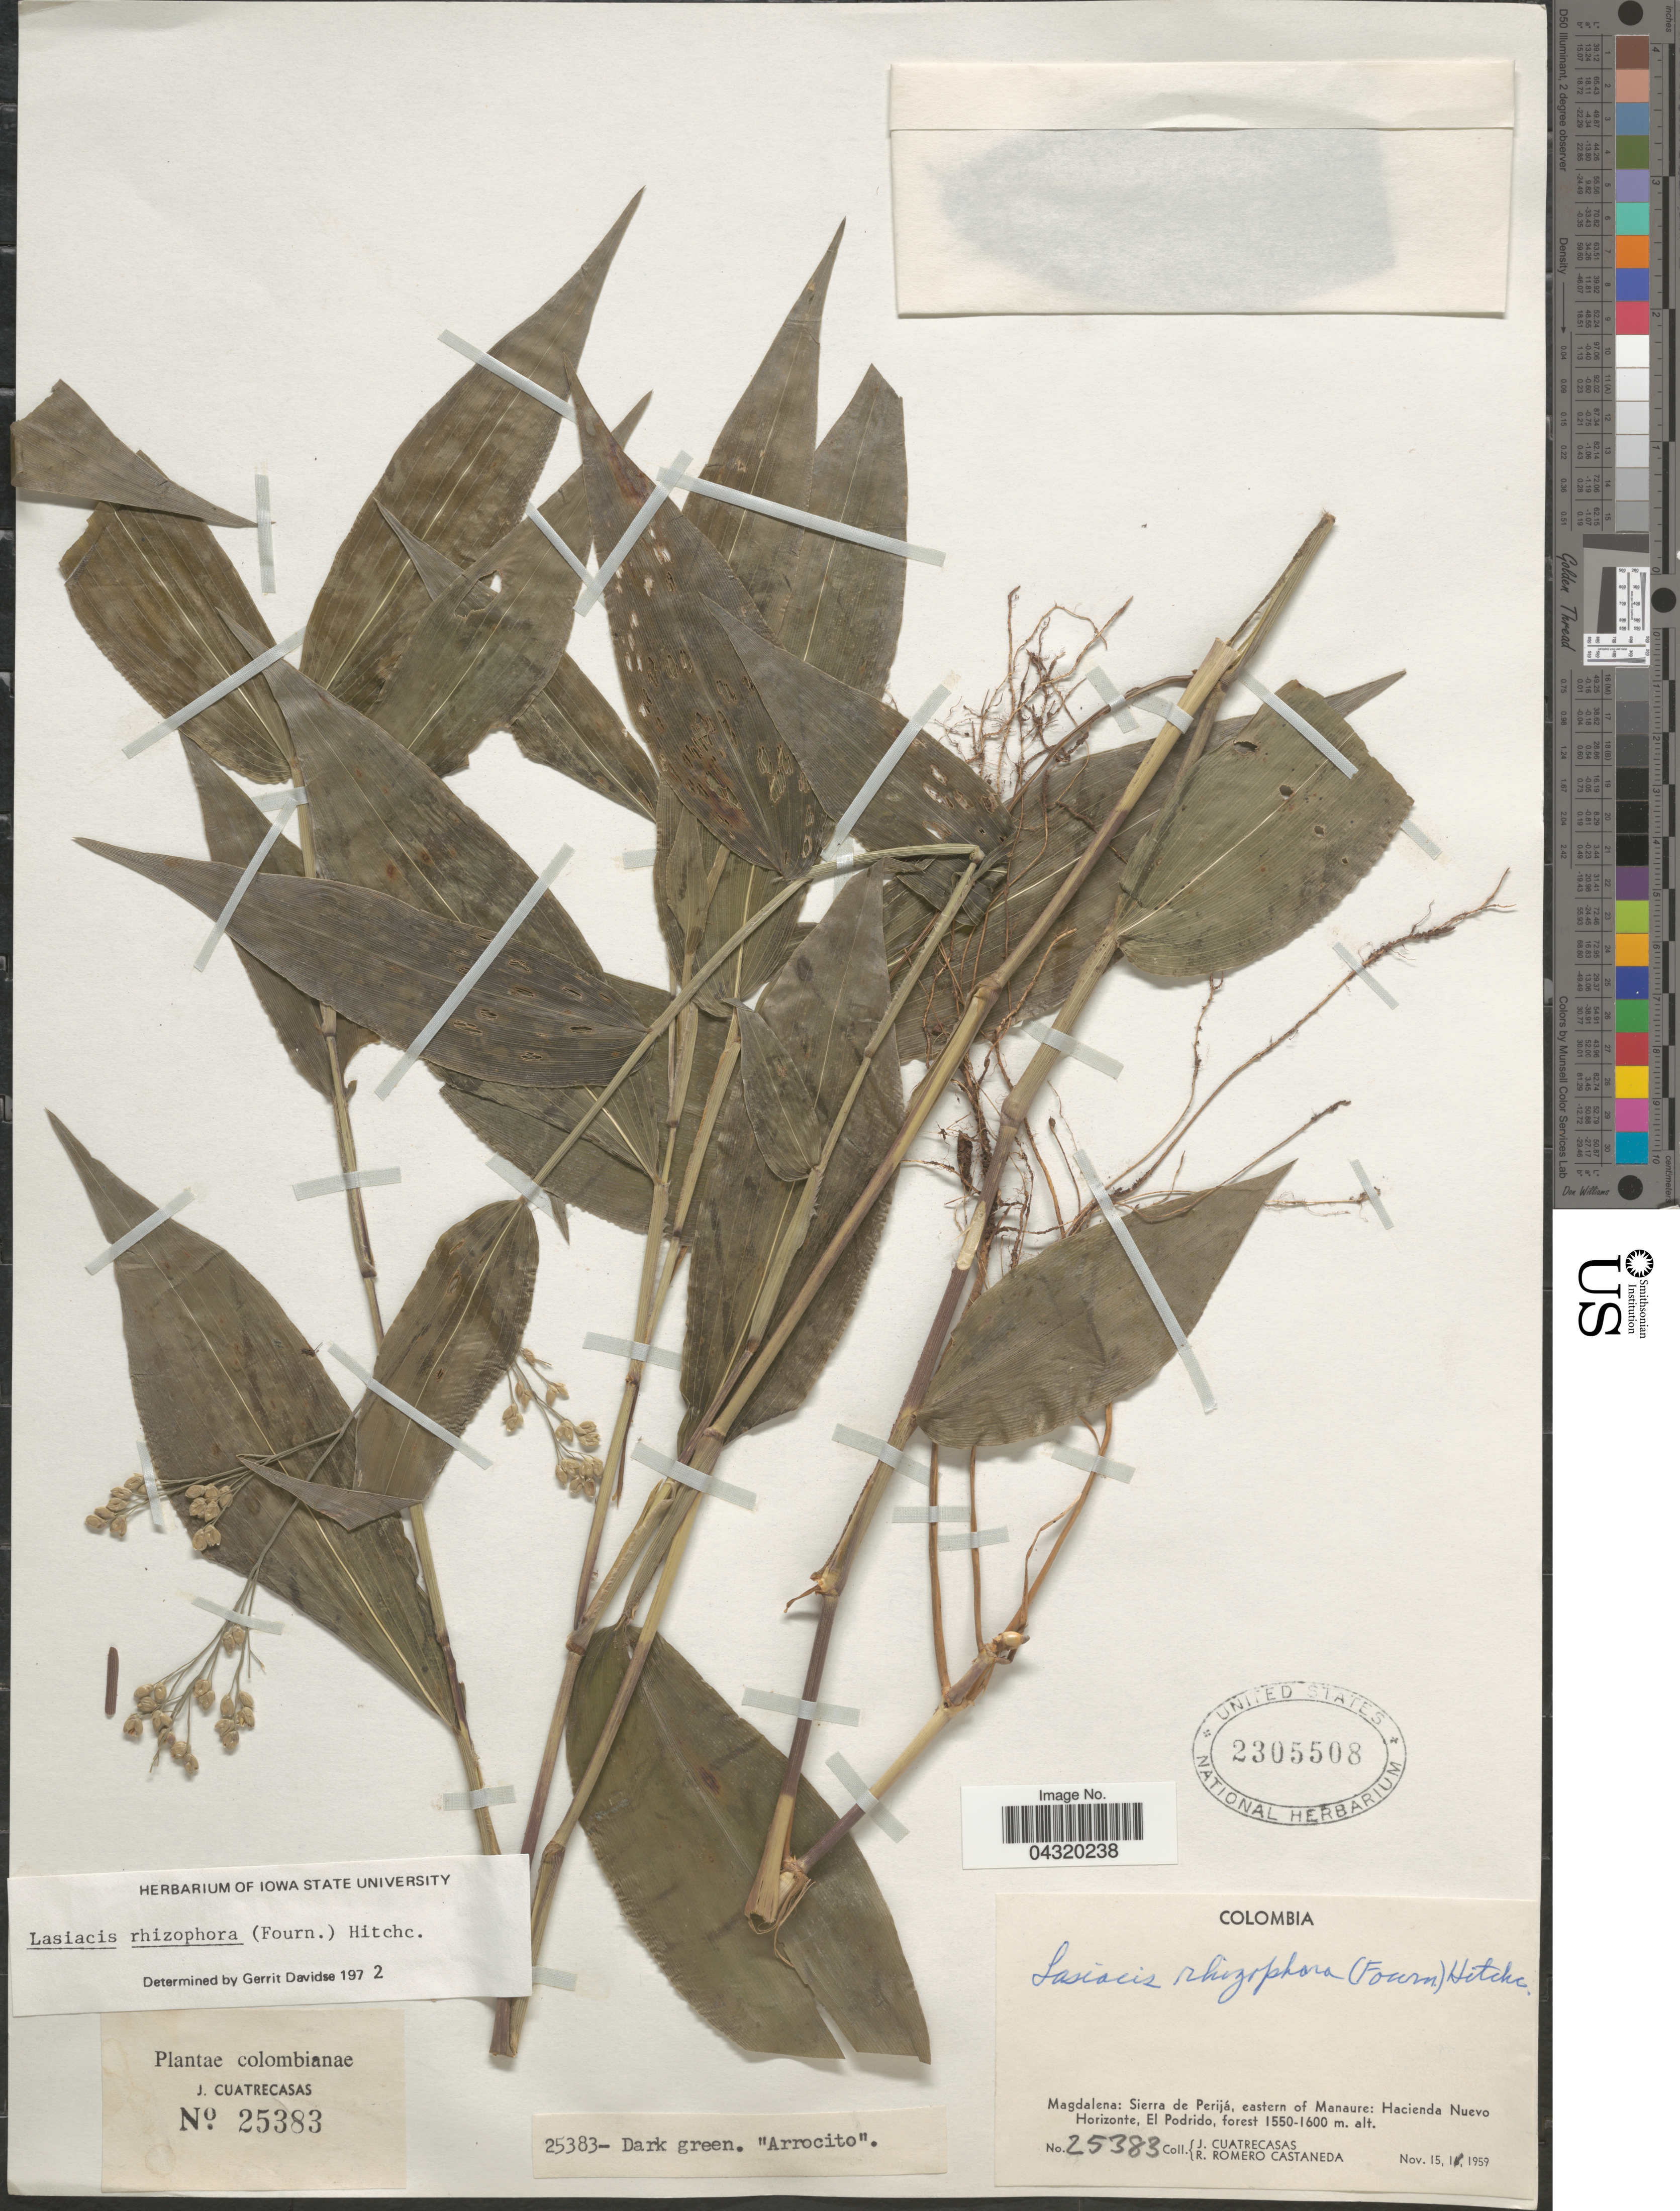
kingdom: Plantae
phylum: Tracheophyta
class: Liliopsida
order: Poales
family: Poaceae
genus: Lasiacis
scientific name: Lasiacis rhizophora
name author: (E. Fourn.) Hitchc.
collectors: J. Cuatrecasas & R. Romero Castañeda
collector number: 25383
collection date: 1959-11-15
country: Colombia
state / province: Magdalena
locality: Siera de Perijá, eastern of Manaure: Hacienda Nuevo Horizonte, El Podrido.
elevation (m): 1550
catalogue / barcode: US 2305508